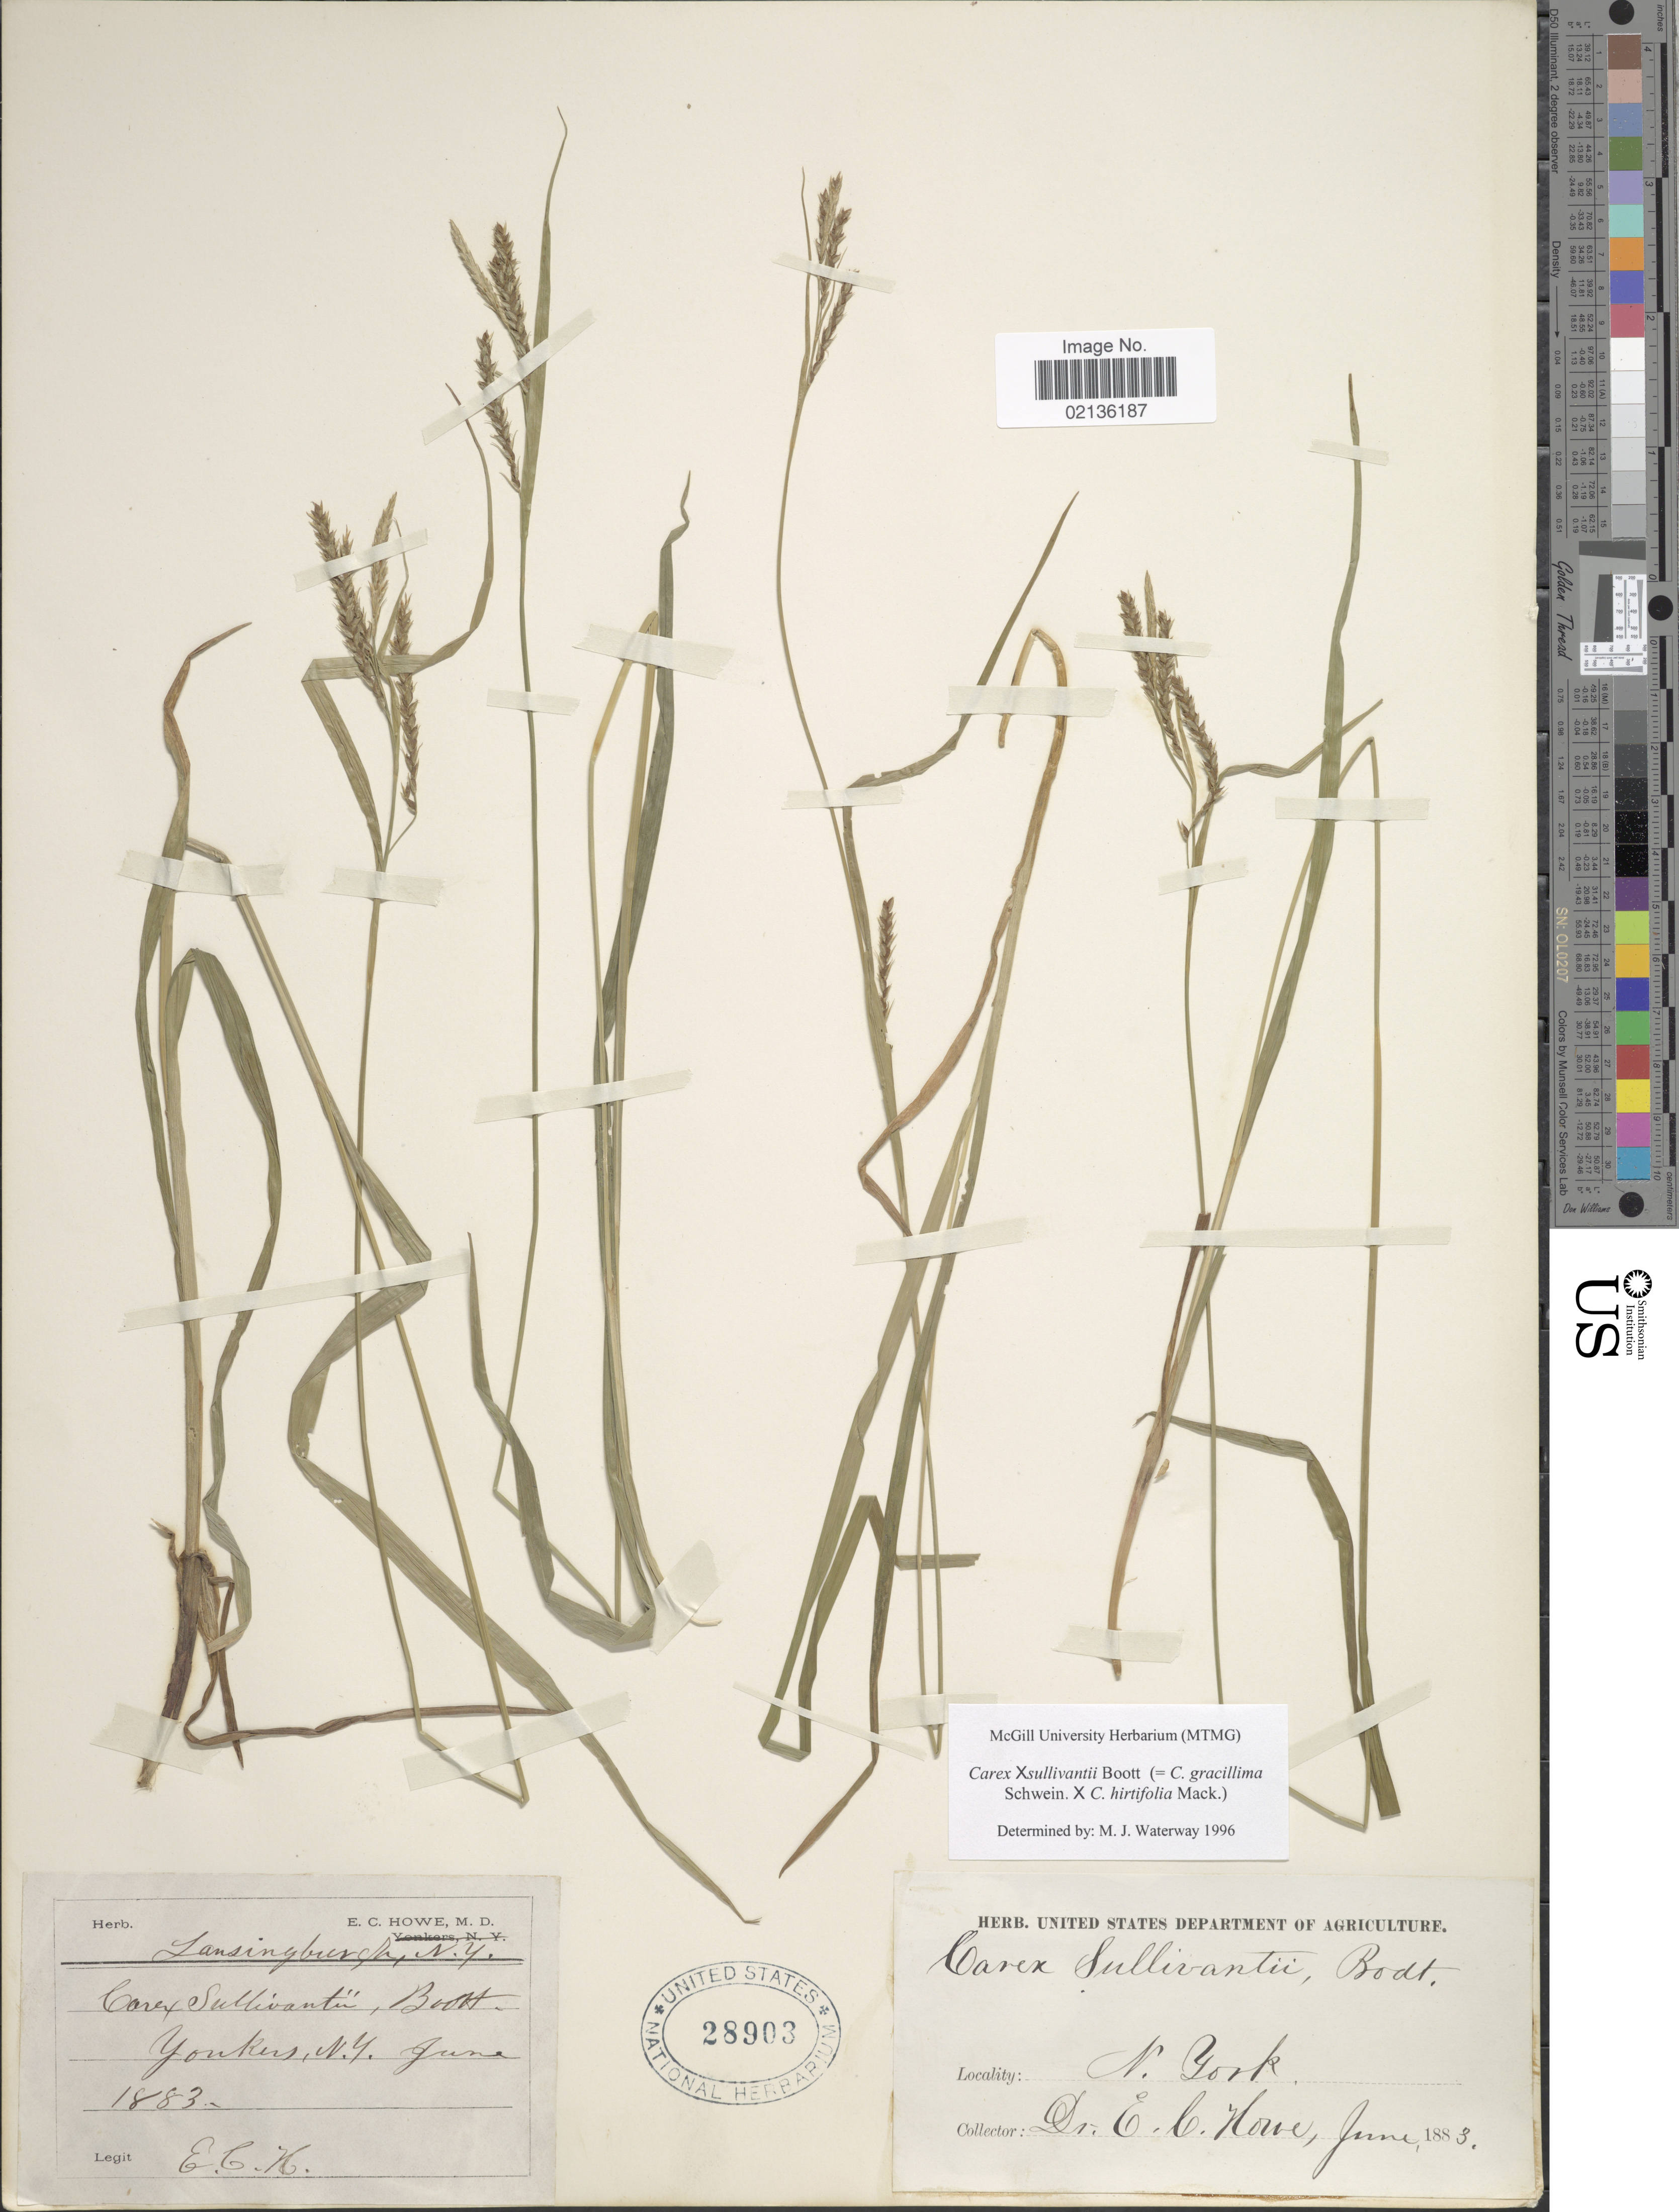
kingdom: Plantae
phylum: Tracheophyta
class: Liliopsida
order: Poales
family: Cyperaceae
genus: Carex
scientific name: Carex x sullivantii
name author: Boott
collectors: E. Howe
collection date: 1883-06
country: United States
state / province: New York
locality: Yonkers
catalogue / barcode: US 28903